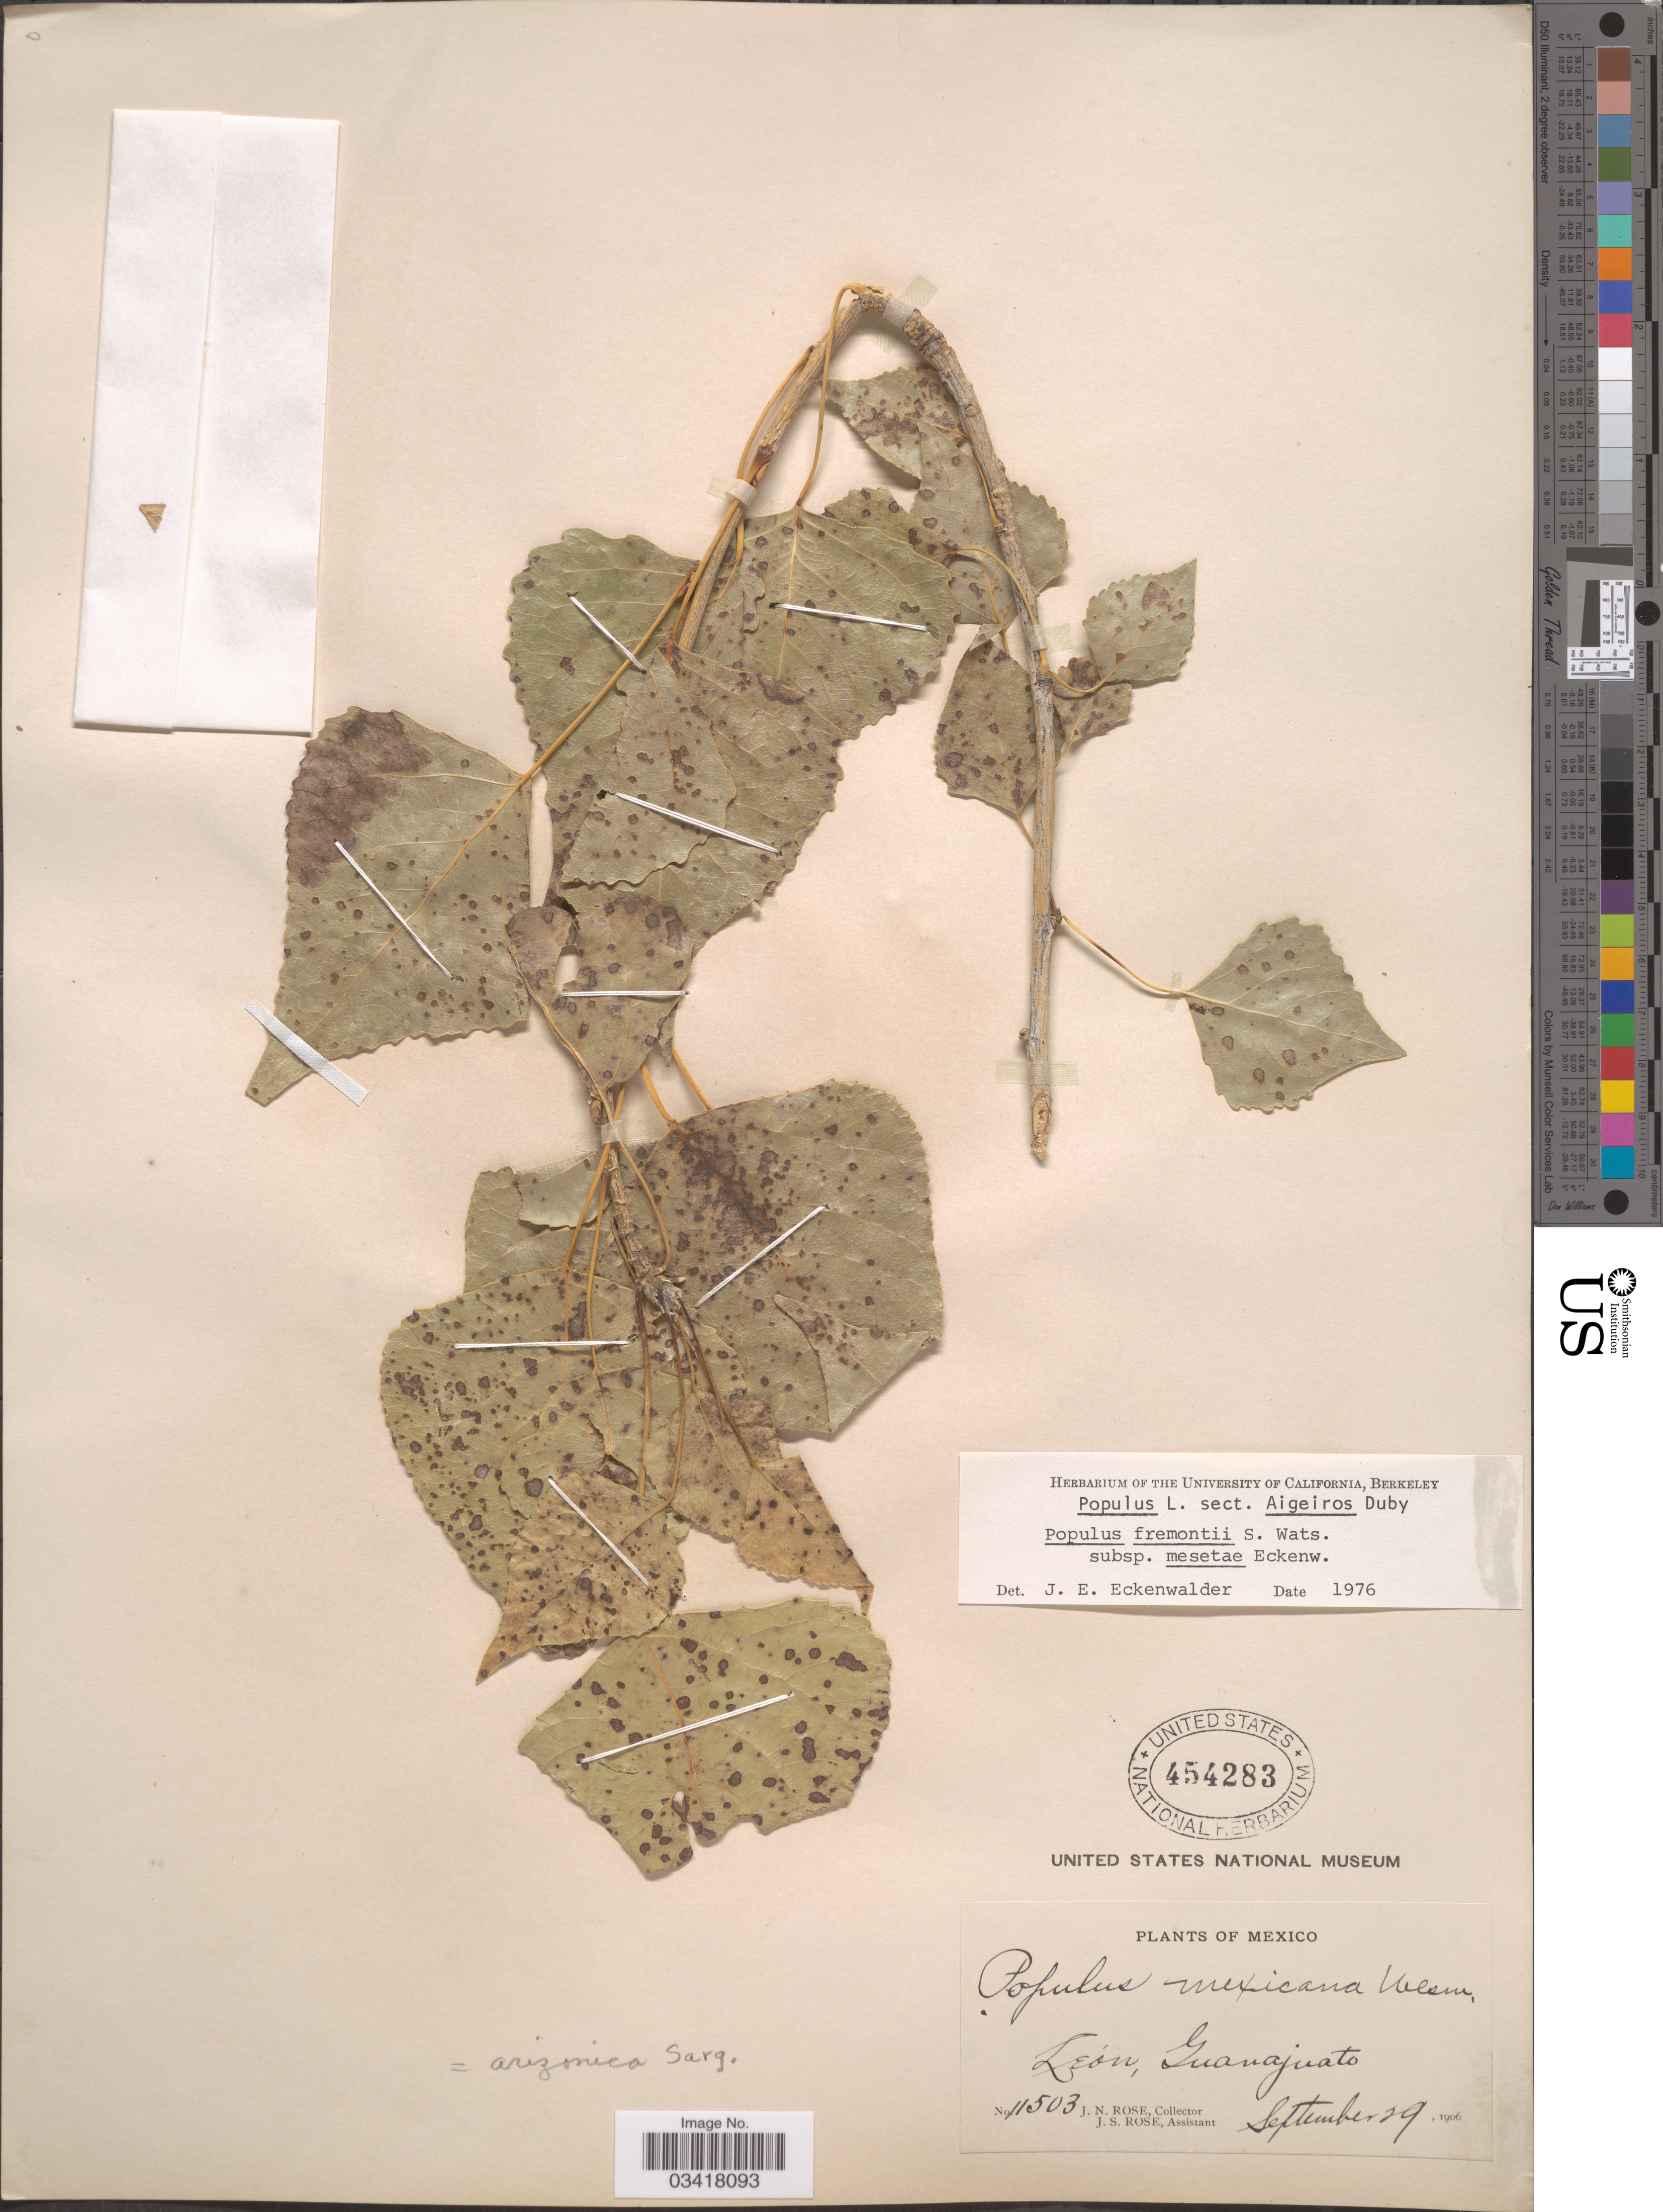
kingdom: Plantae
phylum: Tracheophyta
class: Magnoliopsida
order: Malpighiales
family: Salicaceae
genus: Populus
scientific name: Populus fremontii subsp. mesetae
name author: Eckenw.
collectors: J. N. Rose & J. S. Rose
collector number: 11503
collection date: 1906-09-29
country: Mexico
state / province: Guanajuato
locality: León.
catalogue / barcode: US 454283